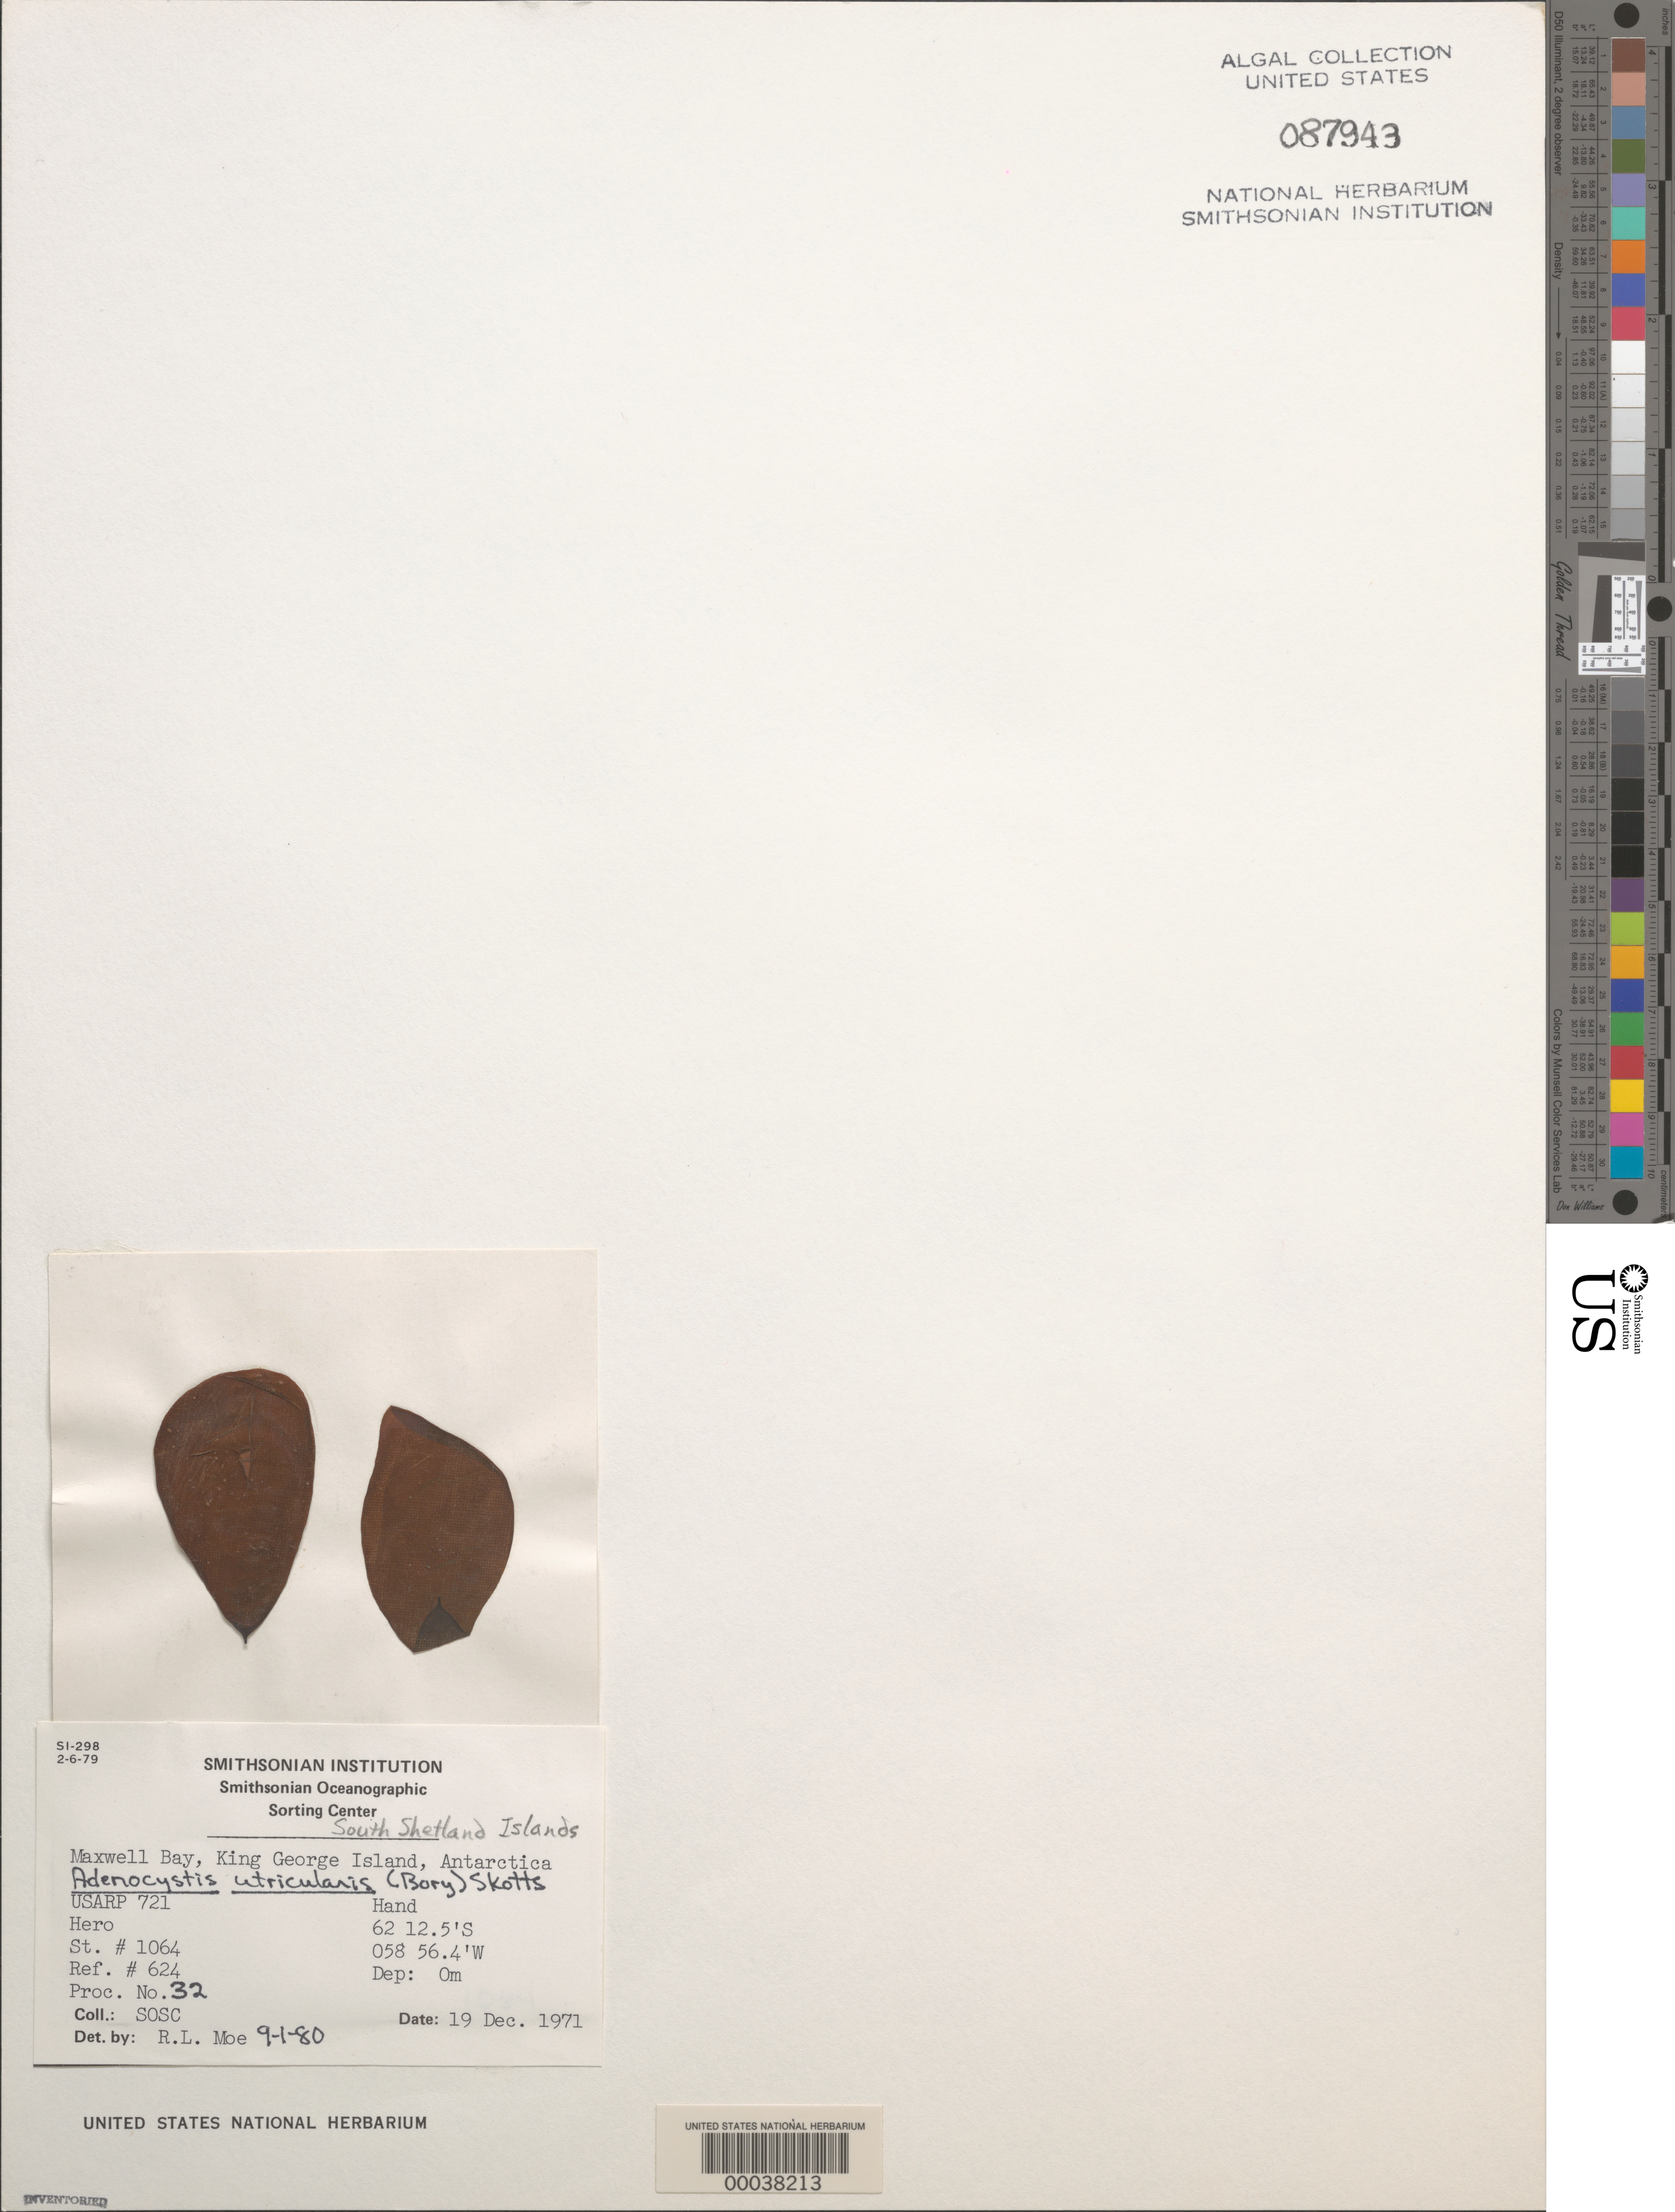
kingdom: Chromista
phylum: Ochrophyta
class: Phaeophyceae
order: Ectocarpales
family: Adenocystaceae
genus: Adenocystis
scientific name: Adenocystis utricularis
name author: (Bory) Skottsberg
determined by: Moe, R. L.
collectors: SOSC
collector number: Station 1064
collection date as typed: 19 Dec 1971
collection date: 1971-12-19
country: Antarctica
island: King George Island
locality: Maxwell Bay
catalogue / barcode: US 87943